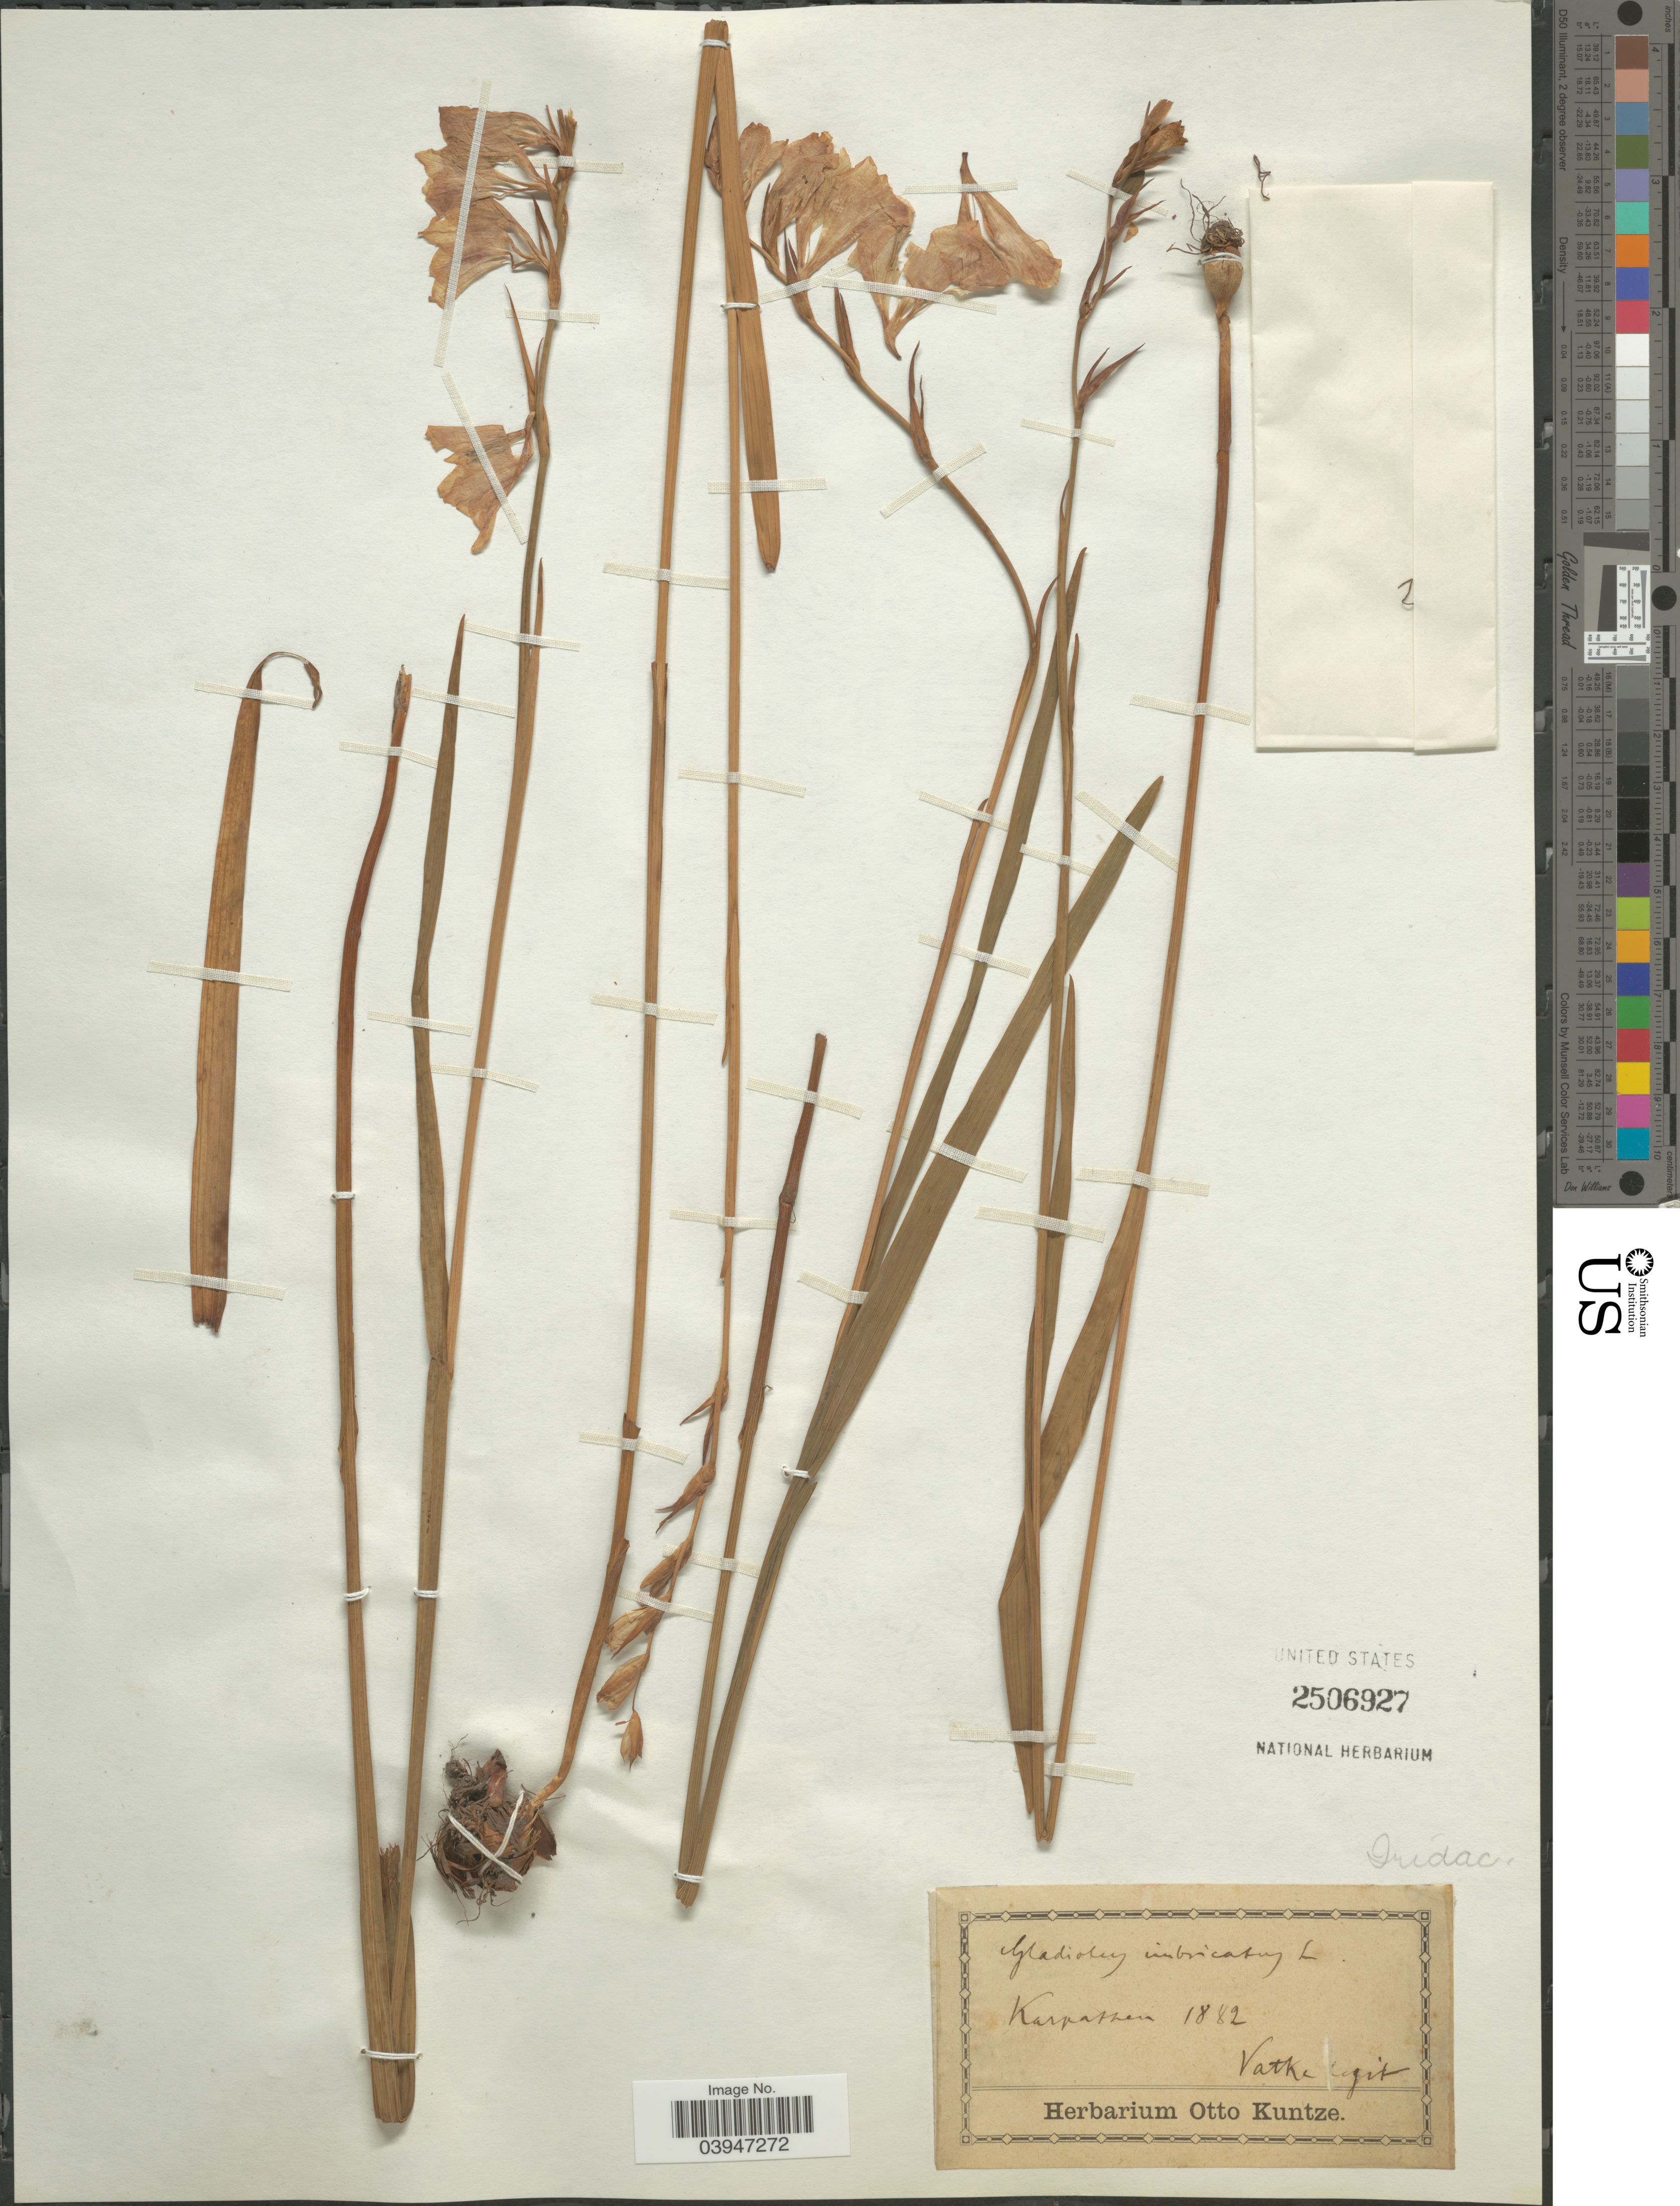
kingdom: Plantae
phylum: Tracheophyta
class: Liliopsida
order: Asparagales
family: Iridaceae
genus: Gladiolus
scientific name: Gladiolus imbricatus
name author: L.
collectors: Vatke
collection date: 1882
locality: Karpathen.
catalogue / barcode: US 2506927